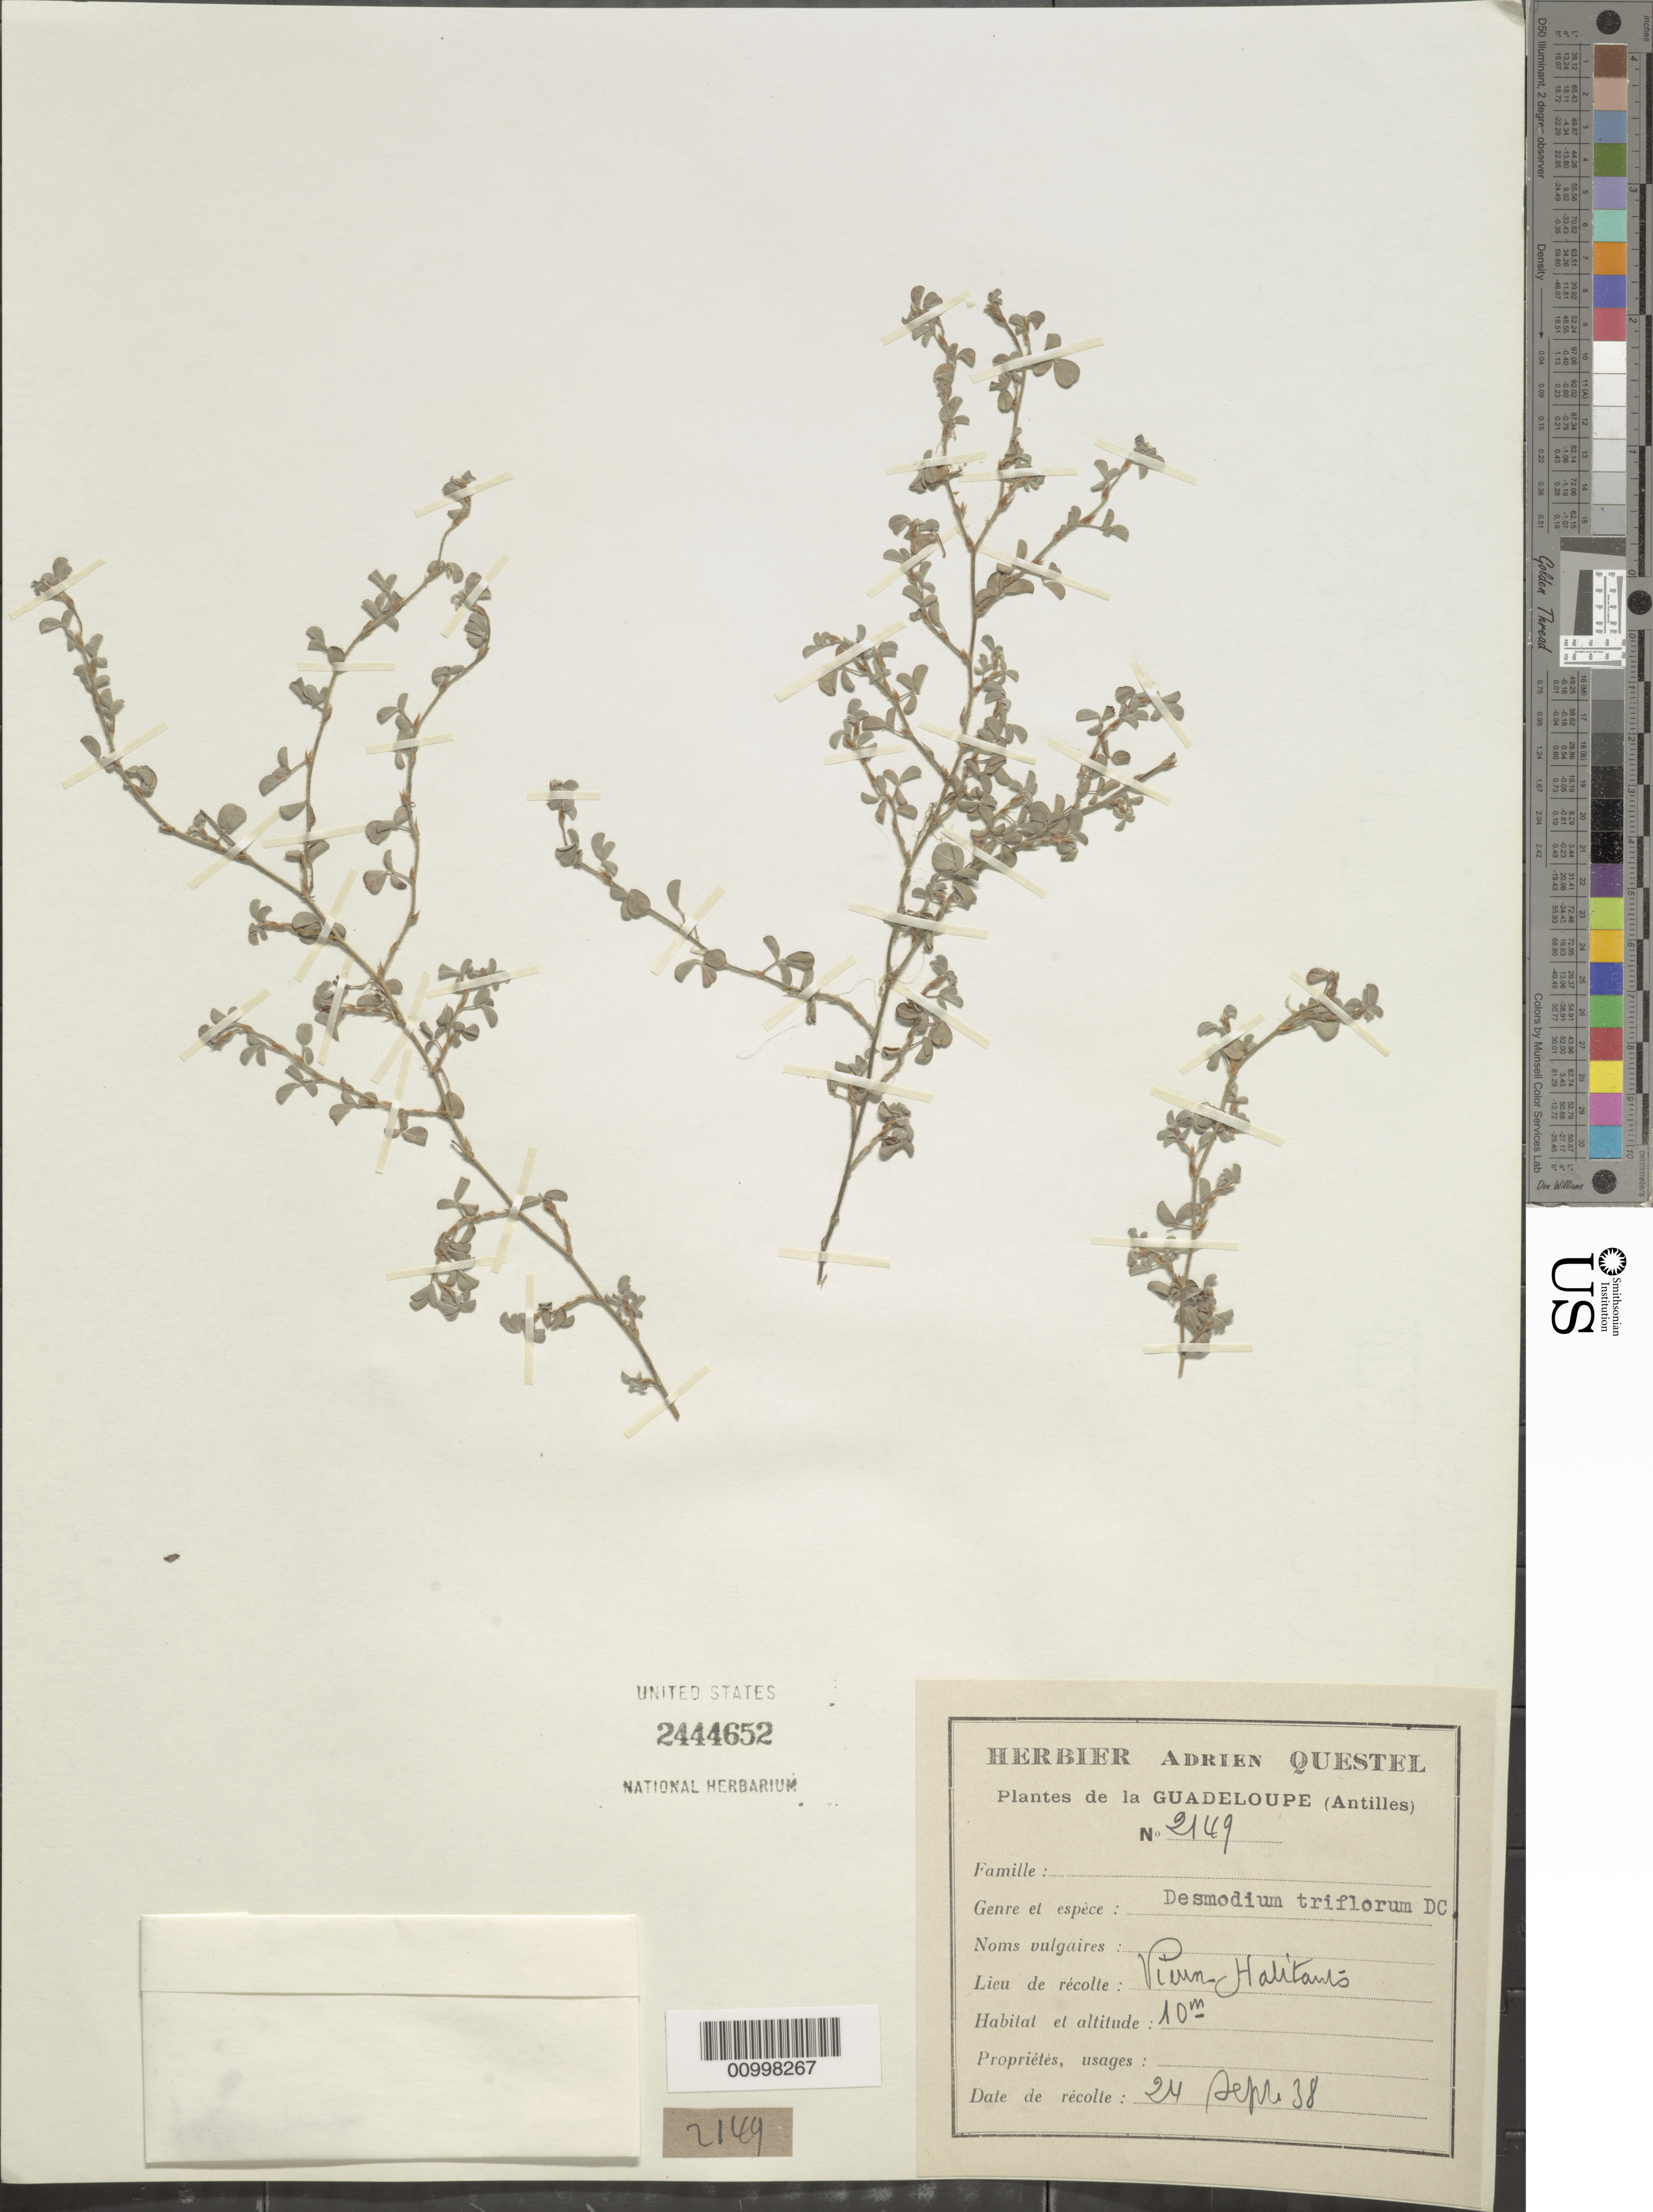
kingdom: Plantae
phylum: Tracheophyta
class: Magnoliopsida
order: Fabales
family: Fabaceae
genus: Grona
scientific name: Grona triflora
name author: (L.) H. Ohashi & K. Ohashi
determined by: Strong, Mark T., (BOT), Smithsonian Institution - National Museum of Natural History (UNITED STATES)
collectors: A. Questel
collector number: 2149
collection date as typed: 24 Sep 1938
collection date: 1938-09-24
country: Guadeloupe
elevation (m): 10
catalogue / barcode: US 2444652